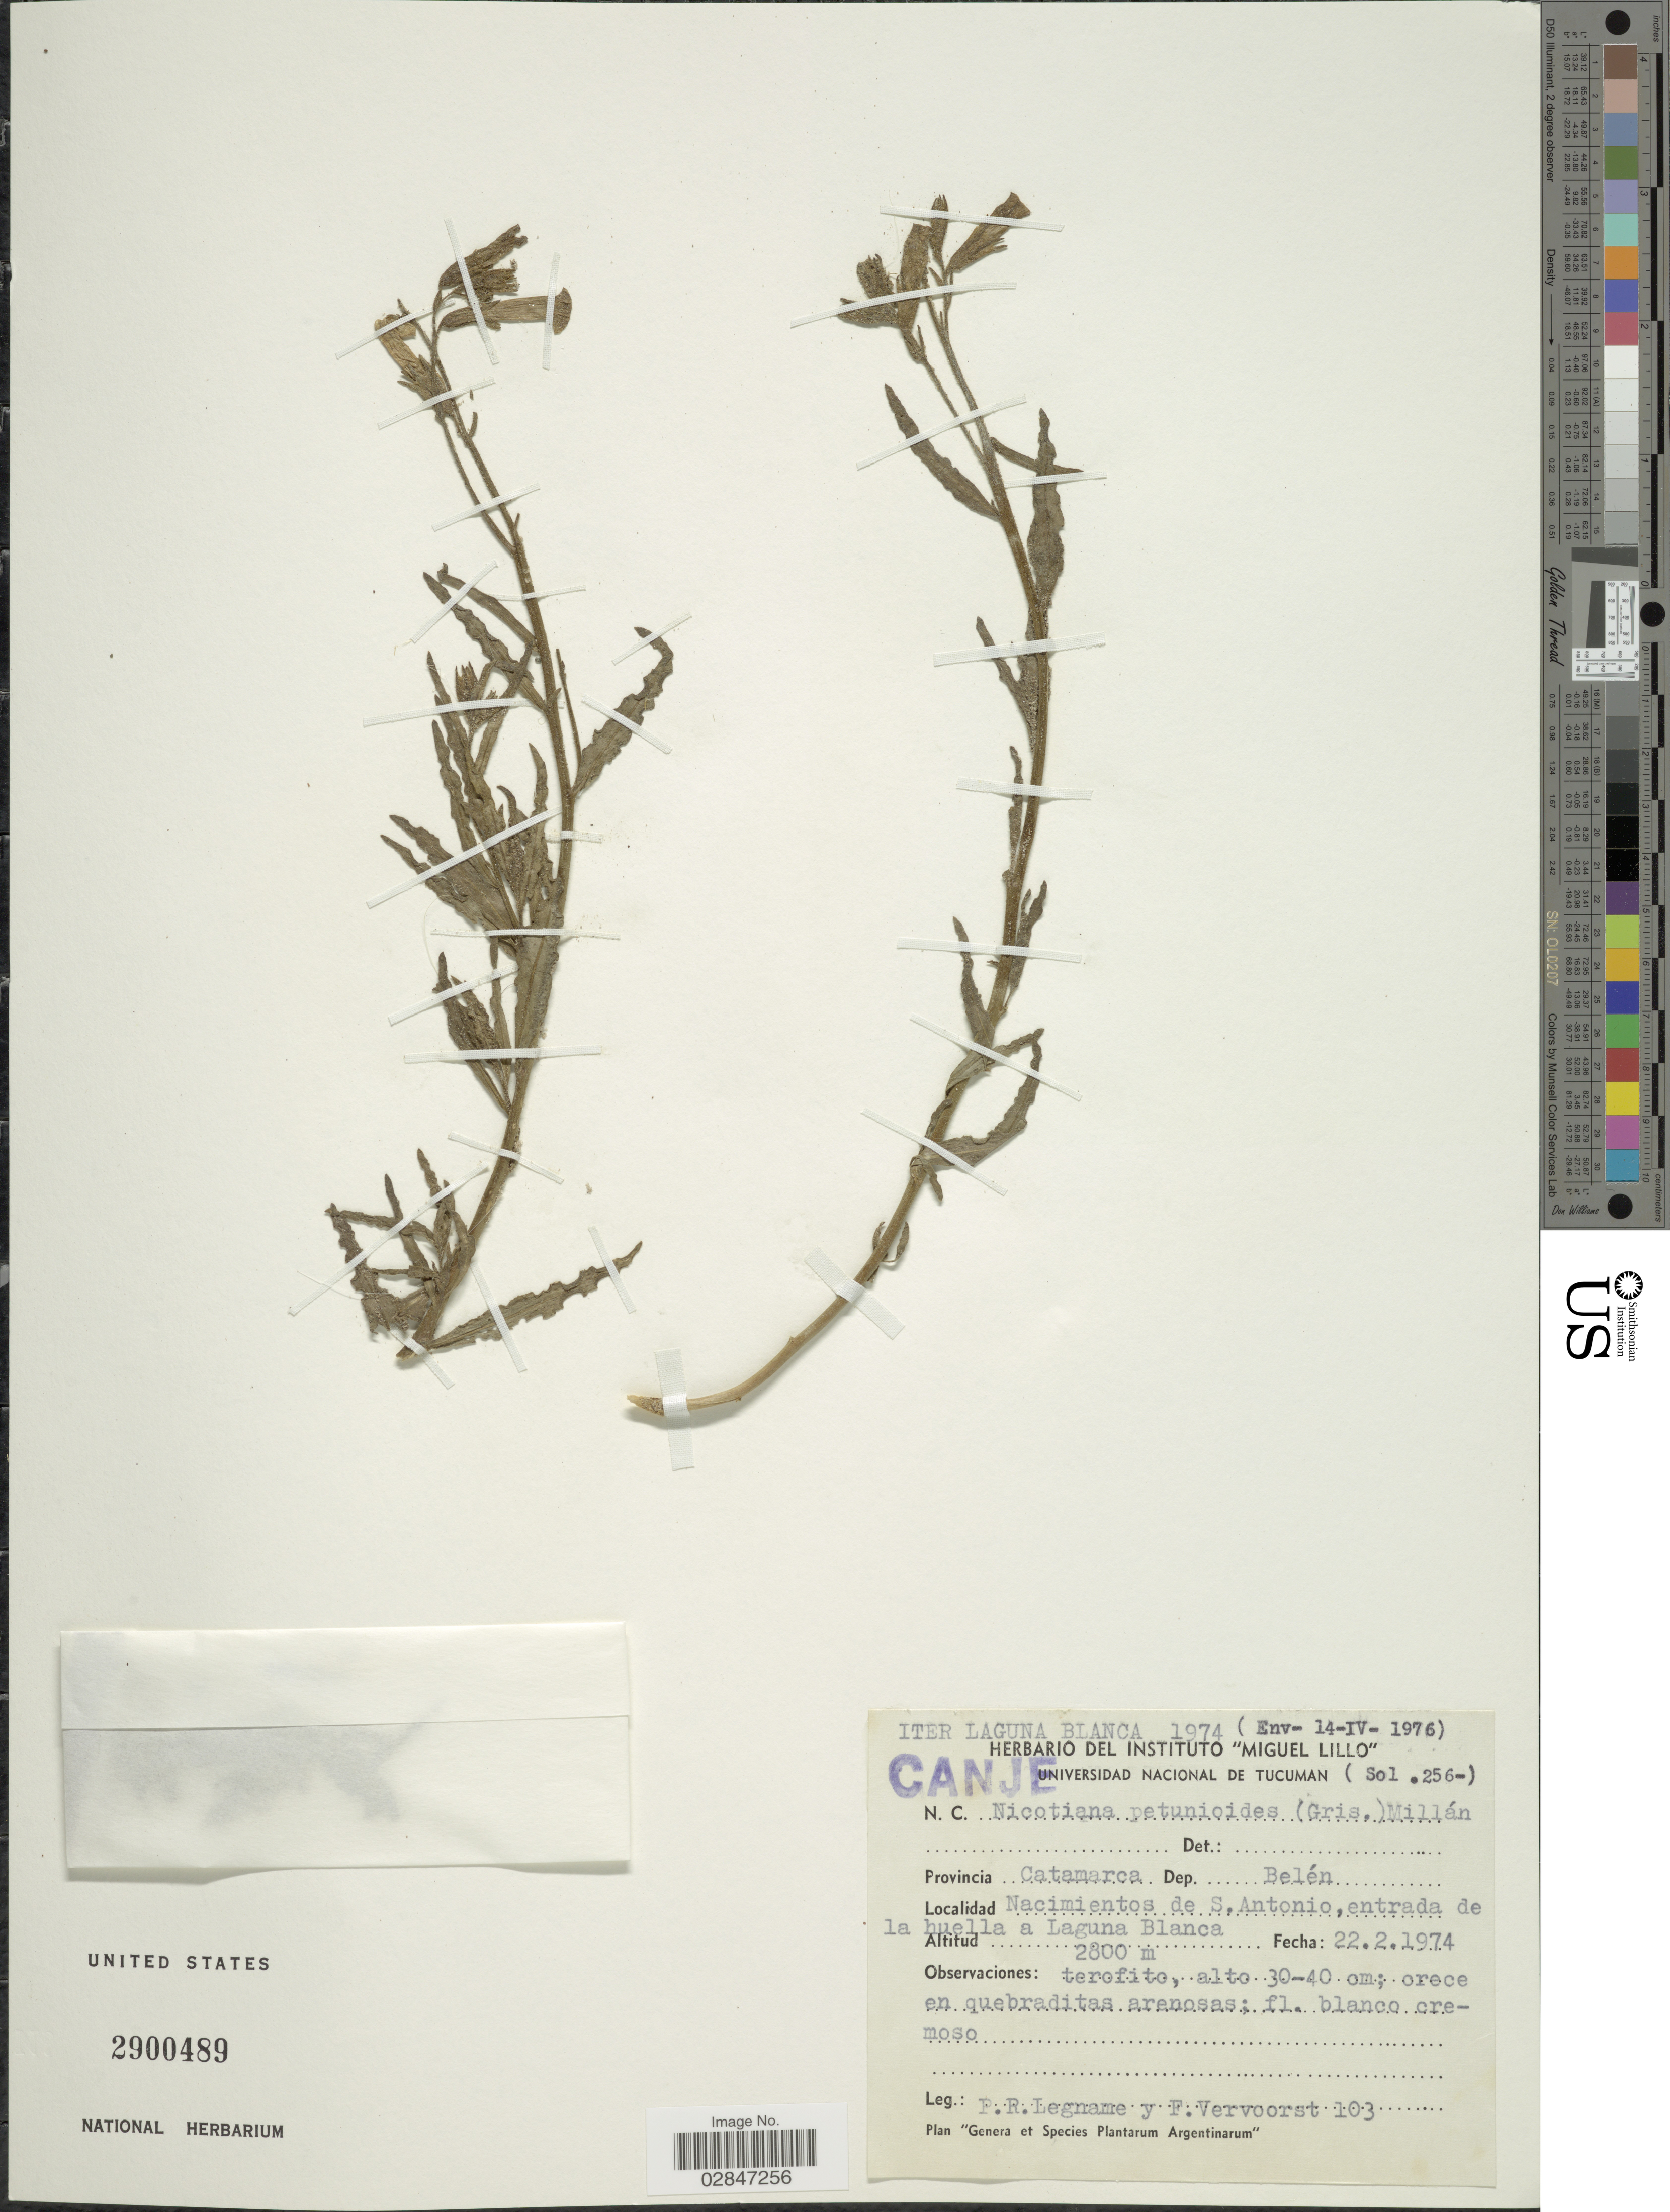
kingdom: Plantae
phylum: Tracheophyta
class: Magnoliopsida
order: Solanales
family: Solanaceae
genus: Nicotiana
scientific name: Nicotiana petunioides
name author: (Griseb.) Millán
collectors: P. R. Legname & F. Vervoorst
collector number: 103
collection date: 1974-02-22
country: Argentina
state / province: Catamarca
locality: Provincia Catamarca, Dep. Belén, Nacimientos de S. Antonio, entrada de la huella a Laguna Blanca.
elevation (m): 2800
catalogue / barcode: US 2900489